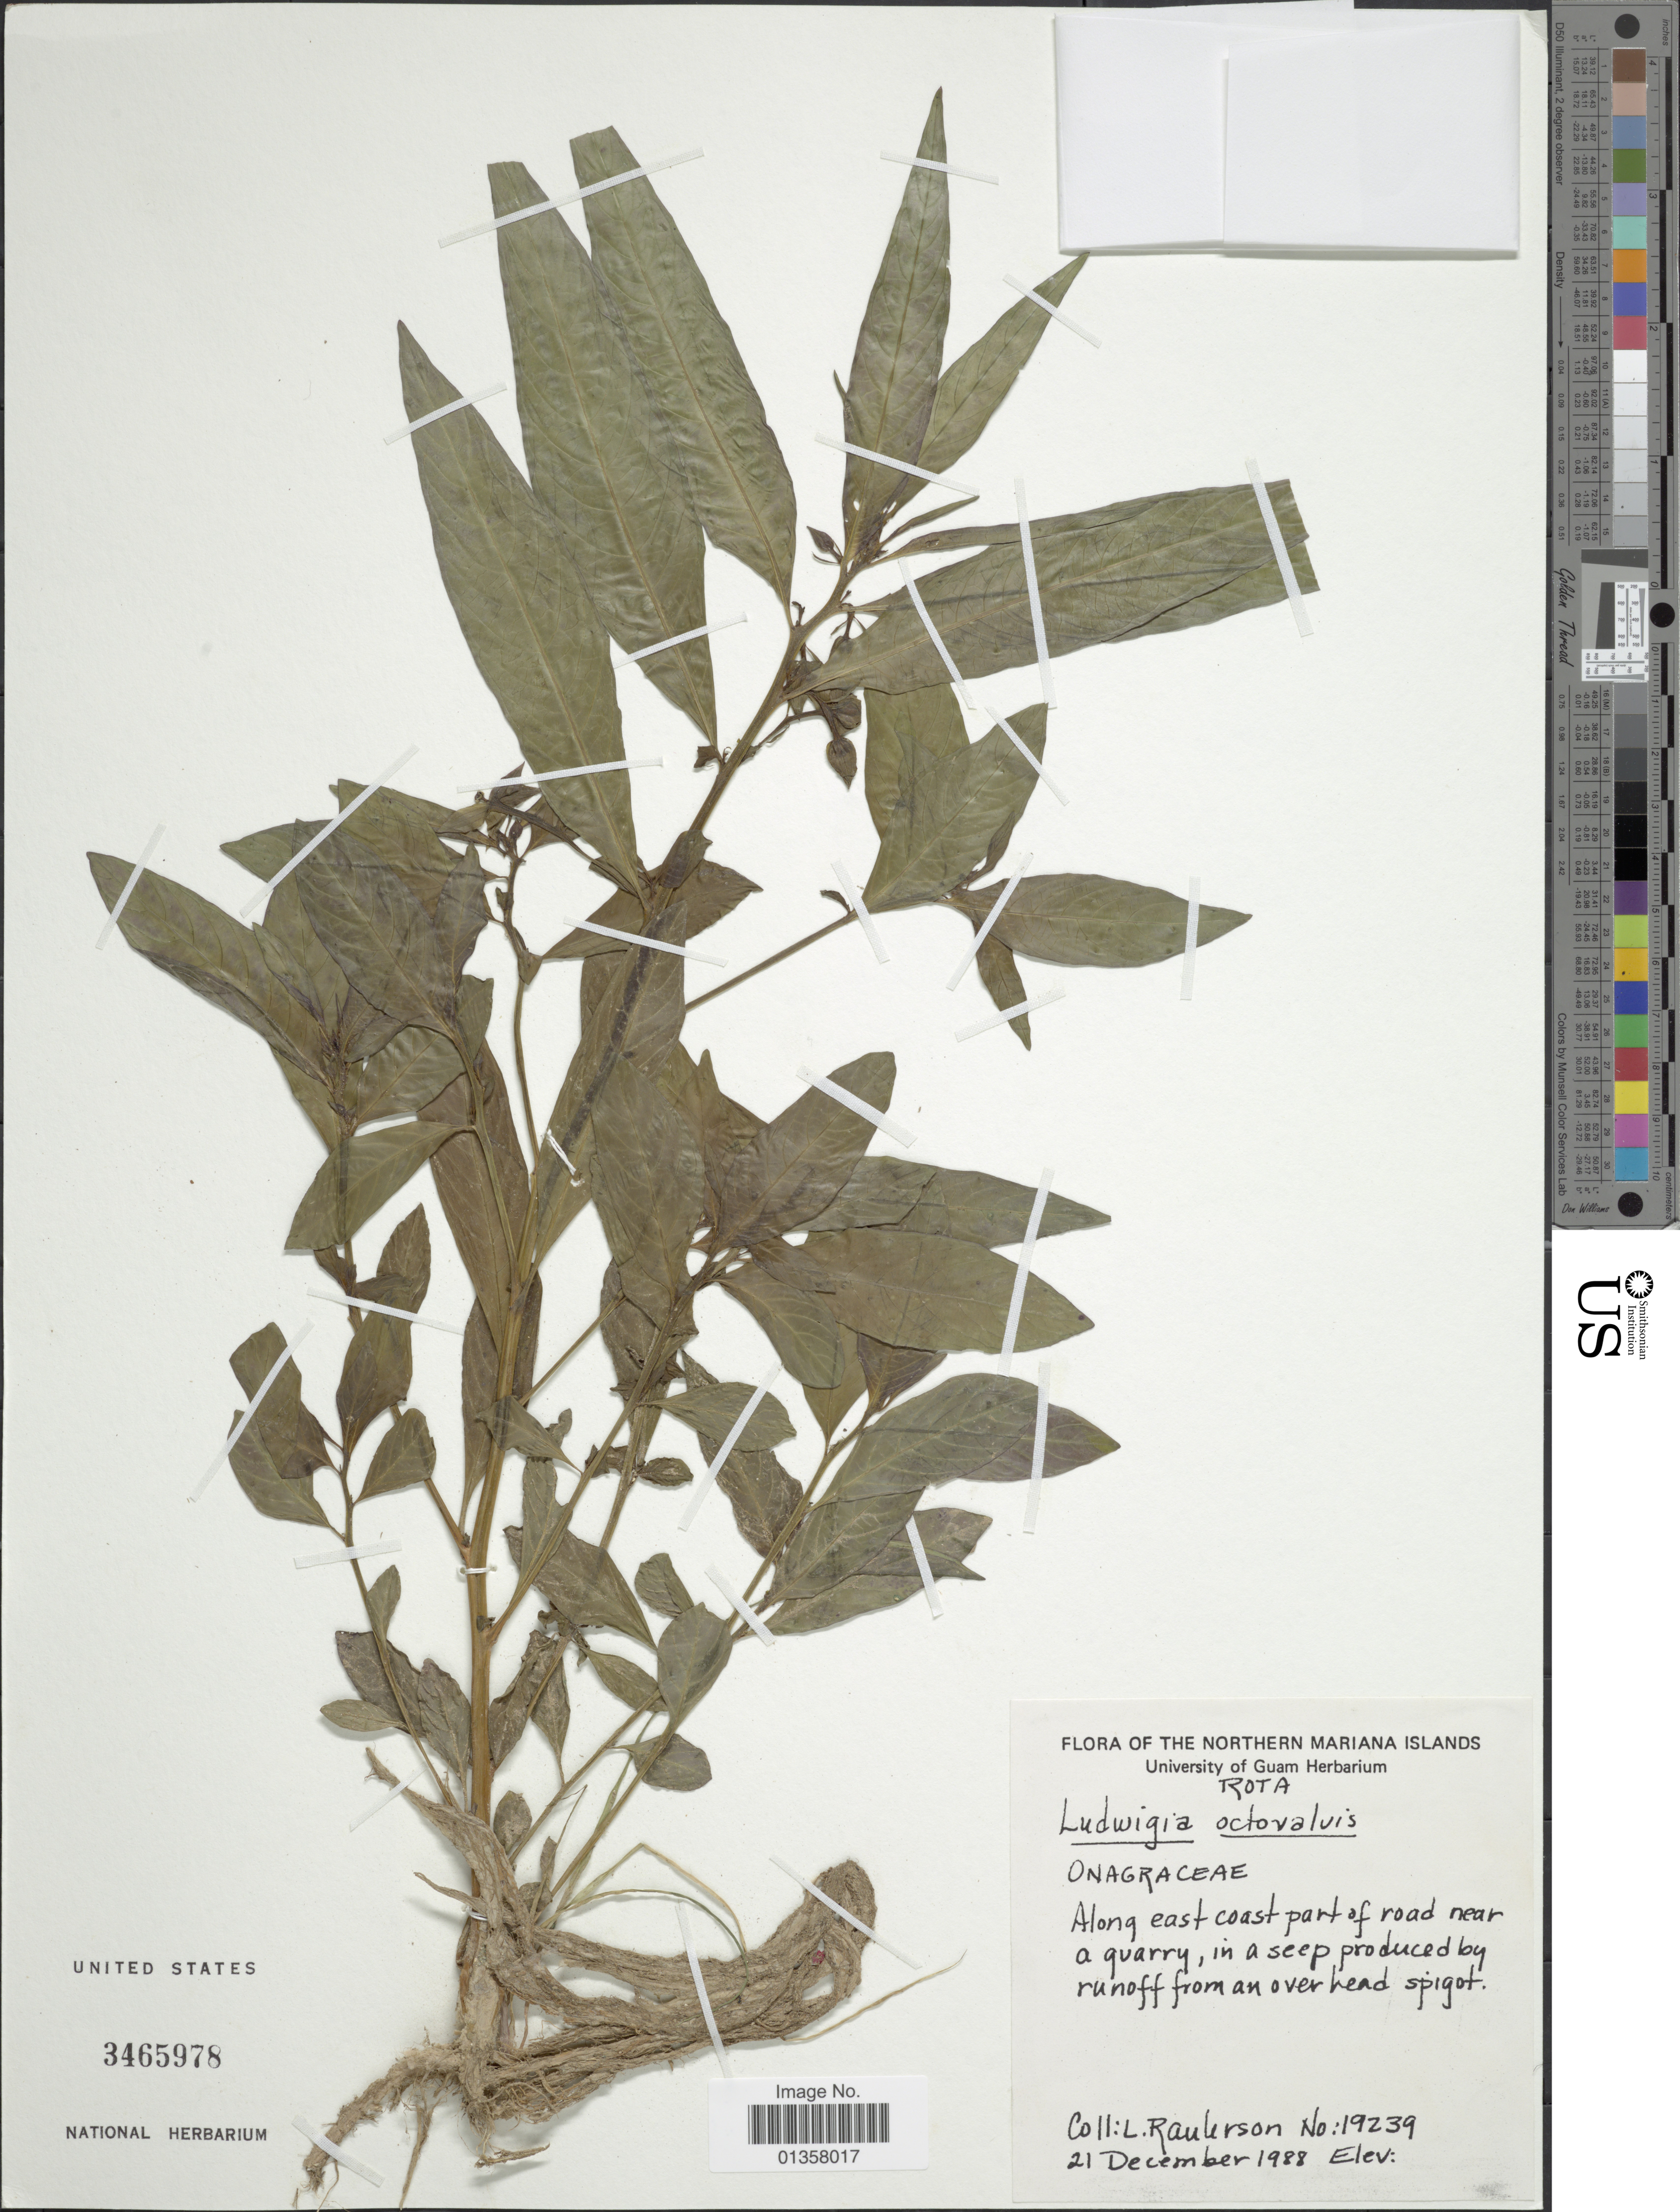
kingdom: Plantae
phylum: Tracheophyta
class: Magnoliopsida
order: Myrtales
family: Onagraceae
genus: Ludwigia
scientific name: Ludwigia octovalvis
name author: (Jacq.) P.H. Raven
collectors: L. Raulerson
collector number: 19239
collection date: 1988-12-21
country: Northern Mariana Islands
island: Rota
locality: Rota, Along east coast part of road near a quarry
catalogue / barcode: US 3465978